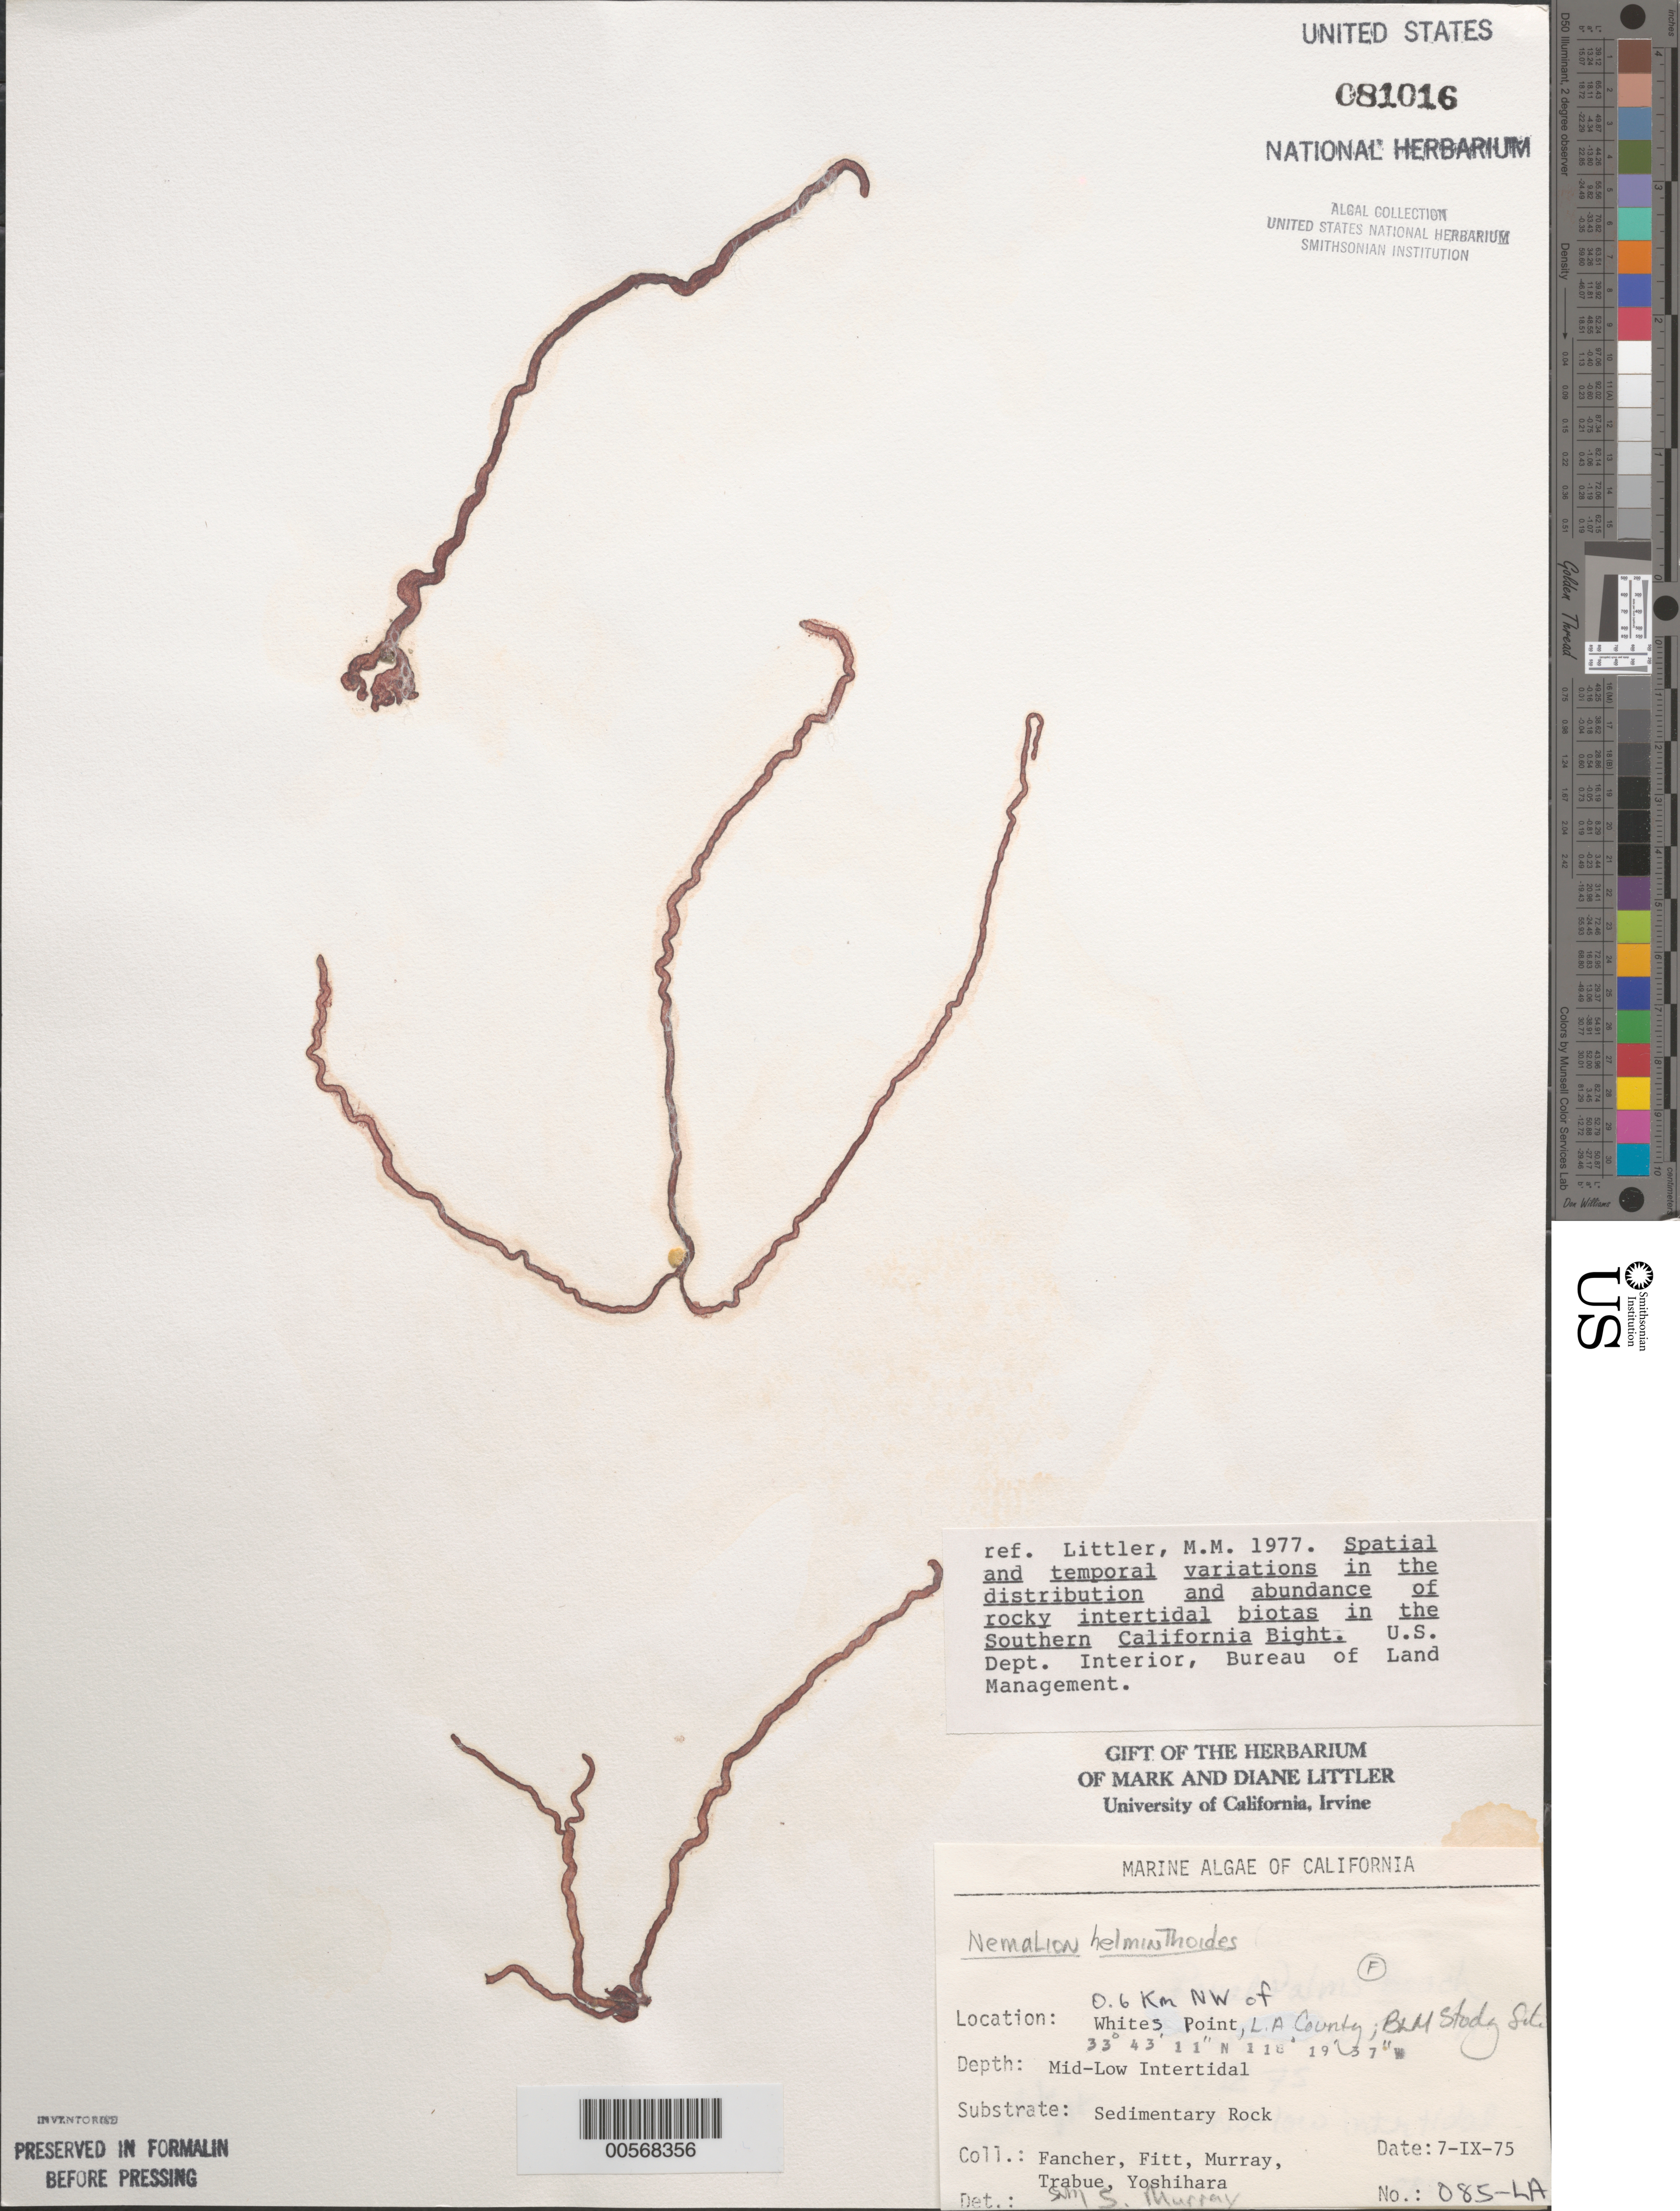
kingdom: Plantae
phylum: Rhodophyta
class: Florideophyceae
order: Nemaliales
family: Nemaliaceae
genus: Nemalion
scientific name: Nemalion multifidum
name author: (Lyngb.) Chauvin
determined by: Algae name updating Project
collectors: J. Fancher, W. Fitt, S. N. Murray, P. J. Trabue & K. Yoshihara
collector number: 085-la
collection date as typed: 07 Sep 1975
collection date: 1975-09-07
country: United States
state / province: California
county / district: Los Angeles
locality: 0.6 km northwest of Whites Point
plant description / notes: BLM-SOCALBIGHT Rocky Intertidal Survey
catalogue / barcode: US 81016